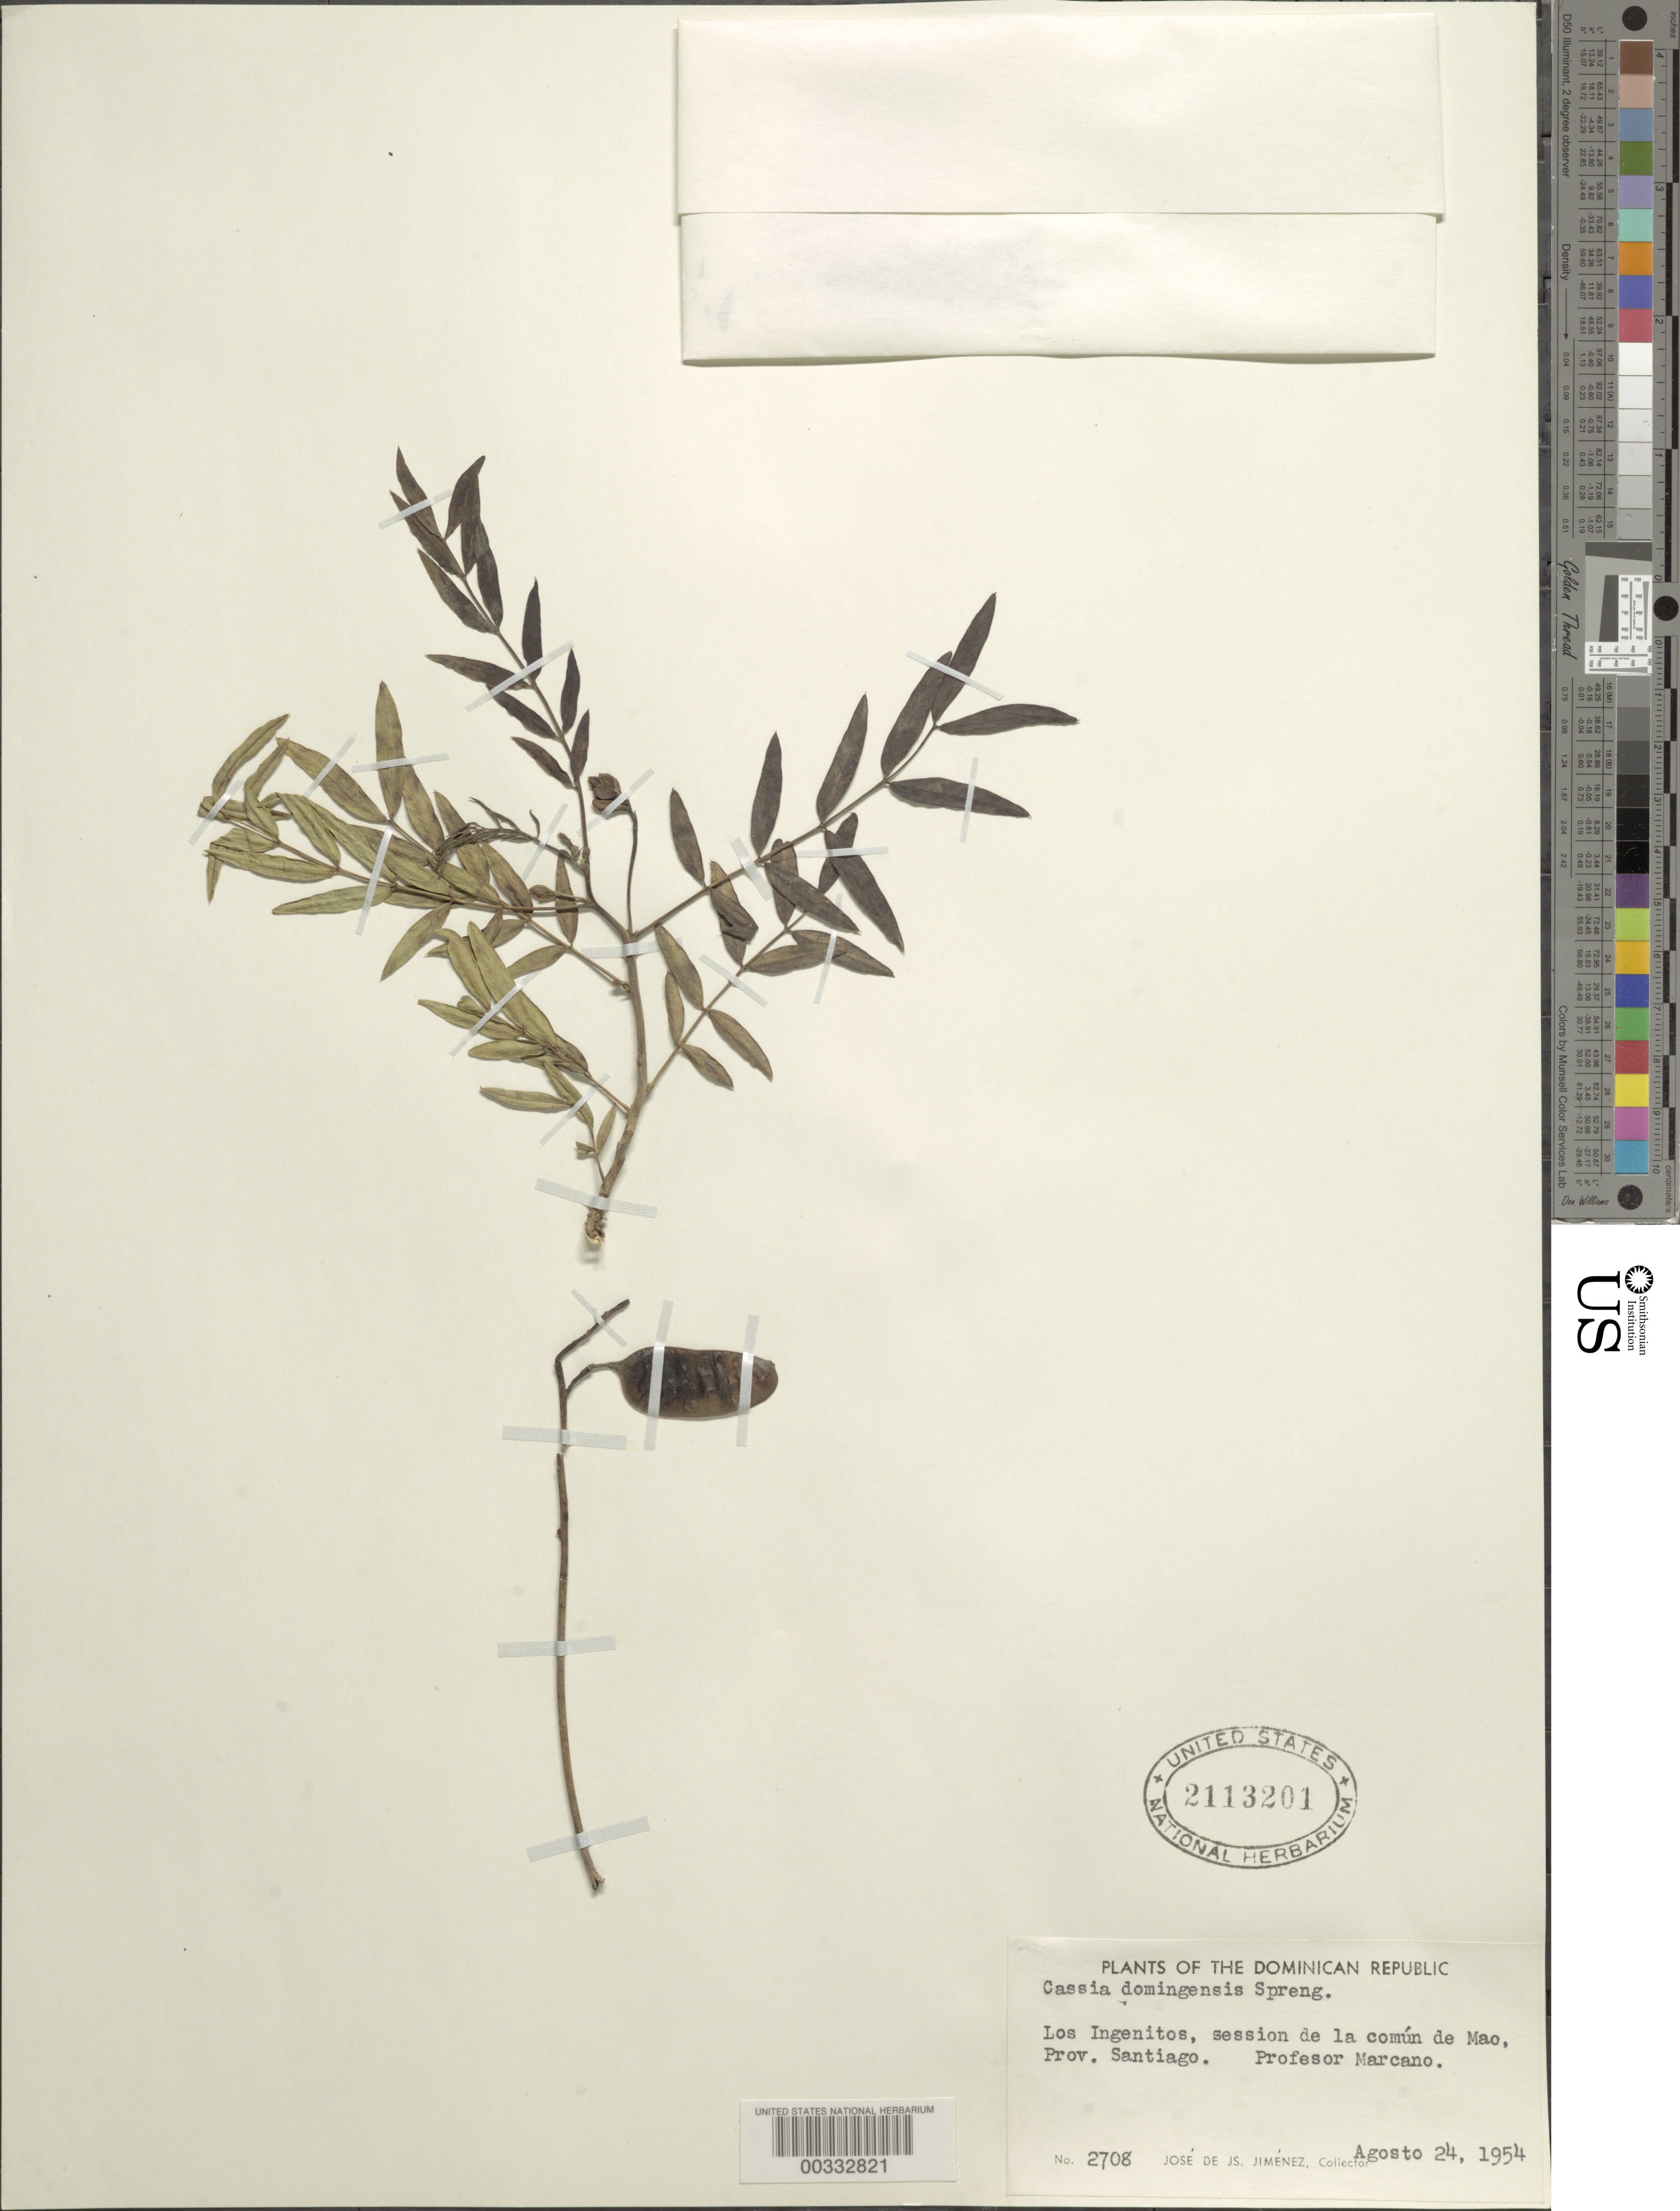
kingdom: Plantae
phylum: Tracheophyta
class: Magnoliopsida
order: Fabales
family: Fabaceae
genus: Senna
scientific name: Senna domingensis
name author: (Spreng.) H.S. Irwin & Barneby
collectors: J. J. Jiménez Almonte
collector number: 2708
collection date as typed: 24 Aug 1954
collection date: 1954-08-24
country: Dominican Republic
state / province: Santiago Rodríguez / Valverde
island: Hispaniola Island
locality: Los ingenitos, mao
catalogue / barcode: US 2113201